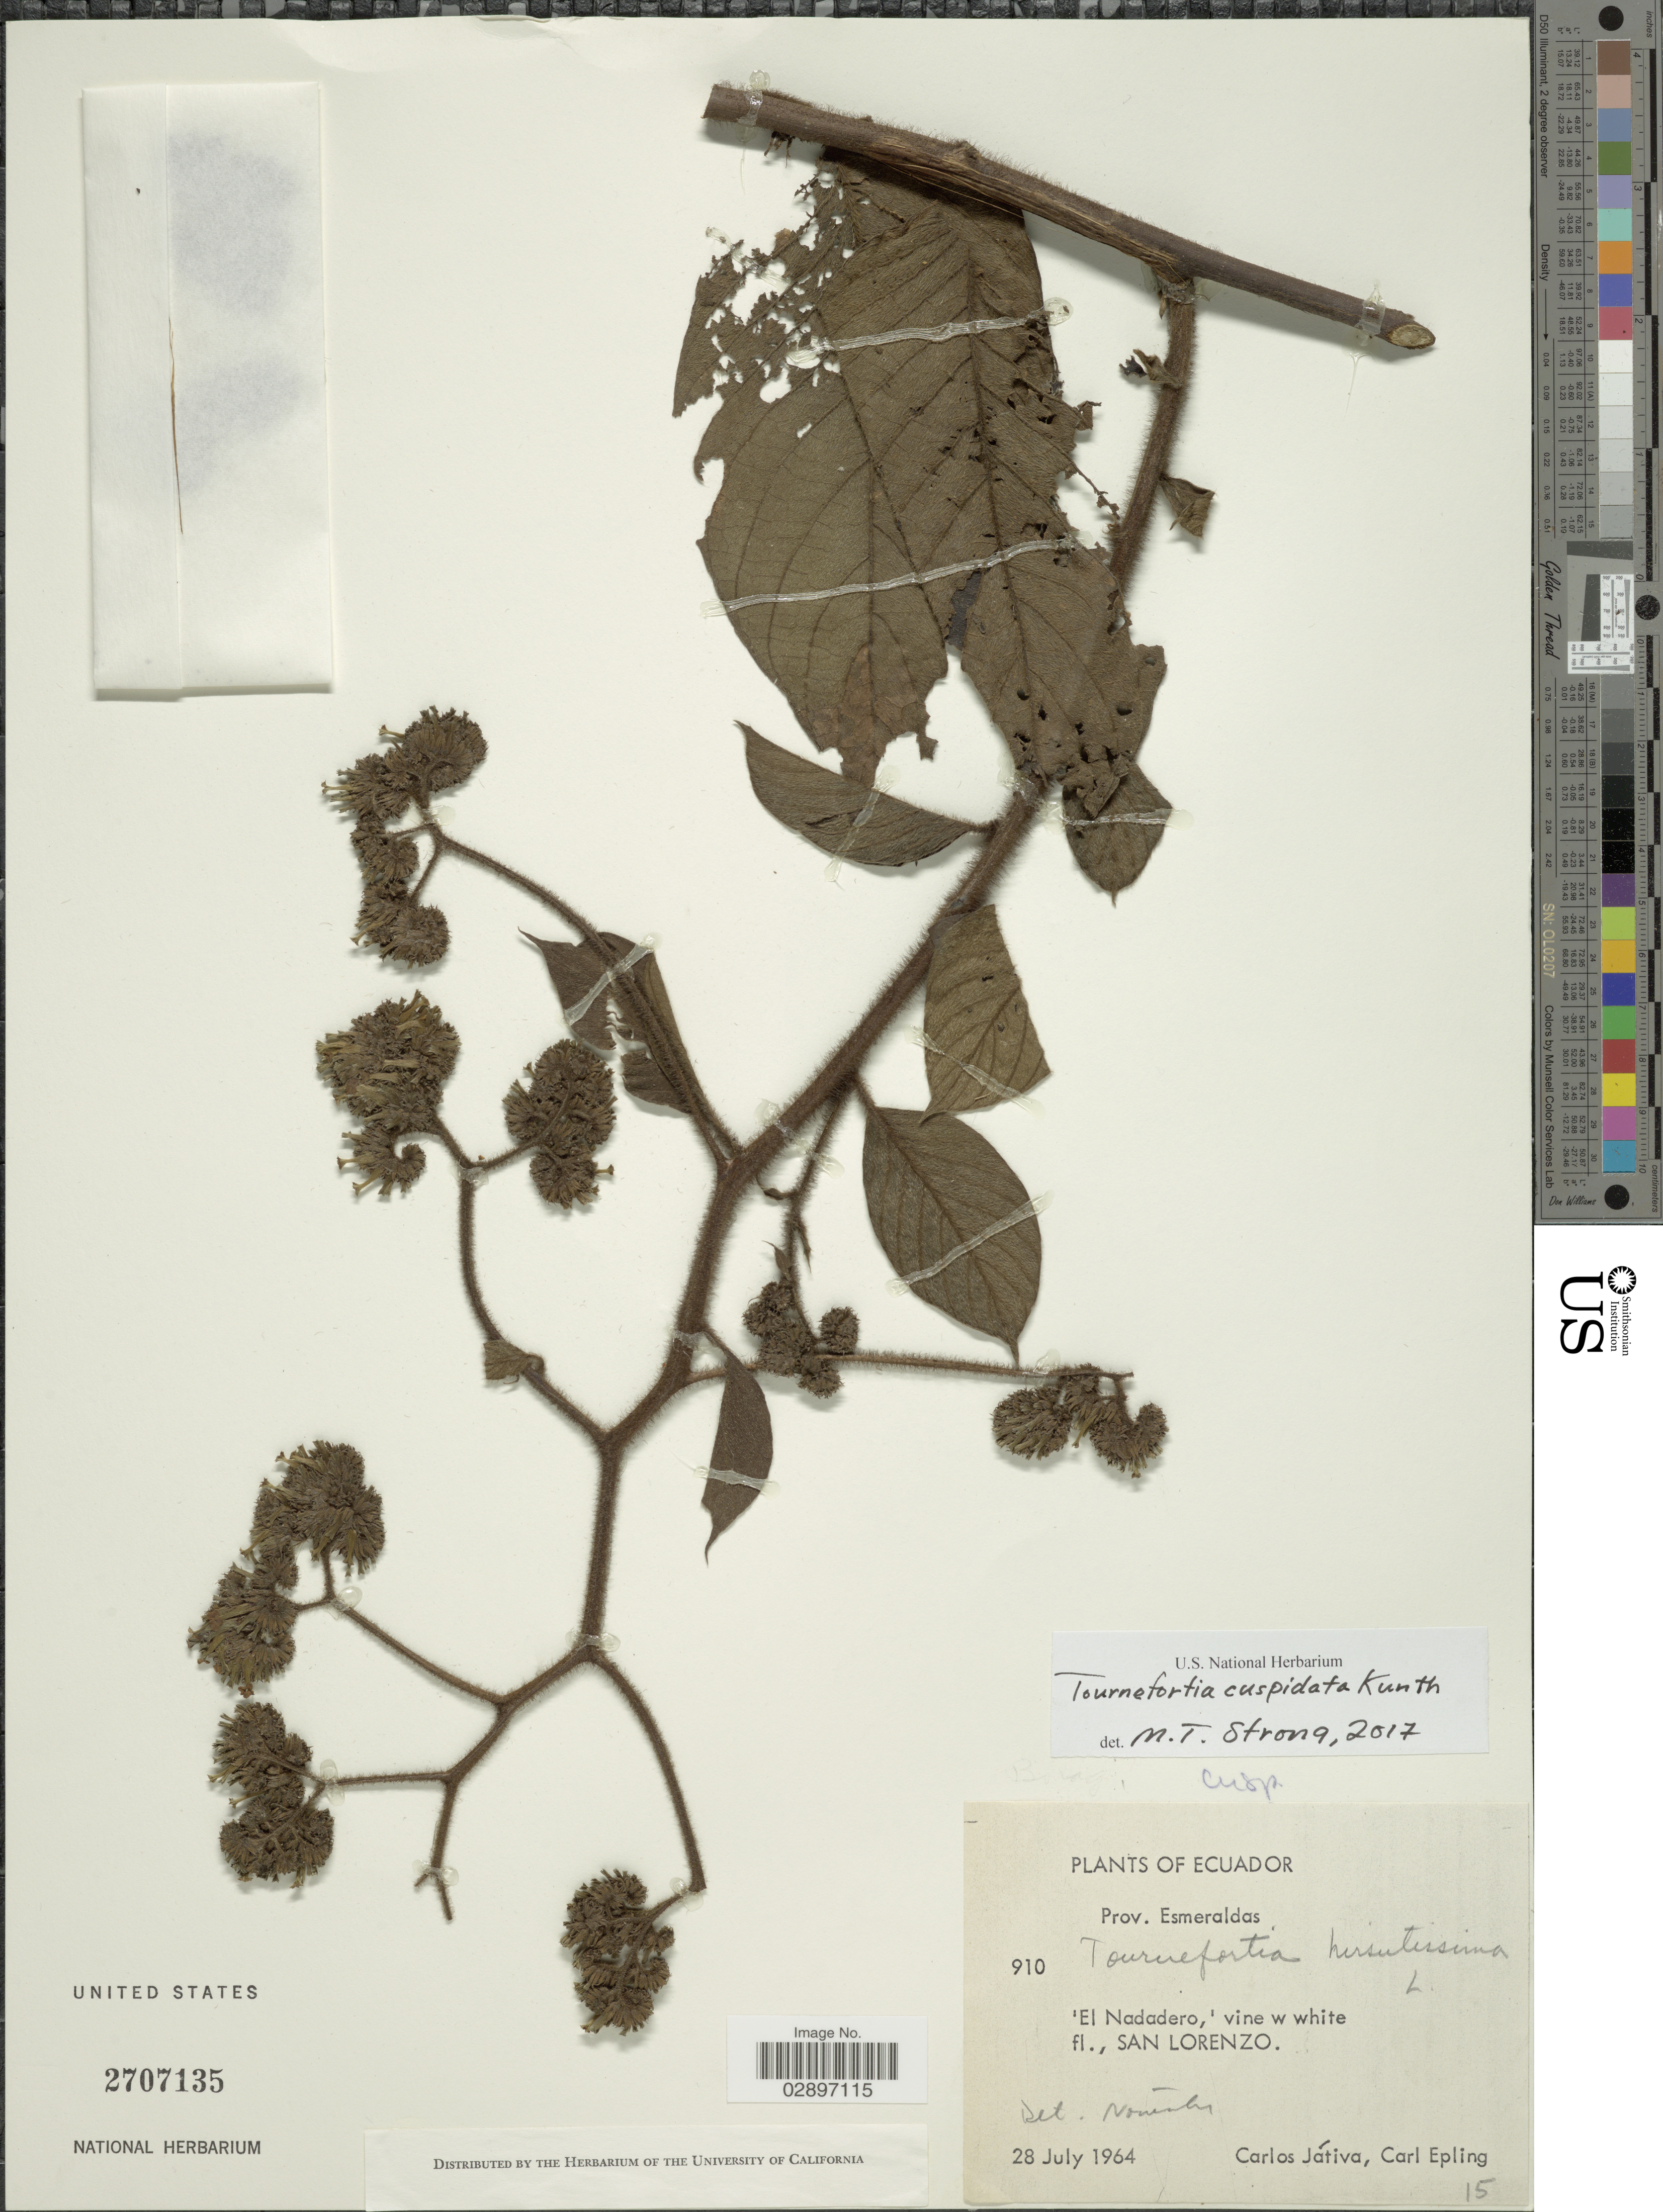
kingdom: Plantae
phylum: Tracheophyta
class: Magnoliopsida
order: Boraginales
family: Heliotropiaceae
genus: Tournefortia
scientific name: Tournefortia cuspidata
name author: Kunth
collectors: C. D. Játiva & C. C. Epling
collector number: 910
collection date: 1964-07-28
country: Puerto Rico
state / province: San Lorenzo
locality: Prov. Esmeraldas. San Lorenzo.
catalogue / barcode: US 2707135